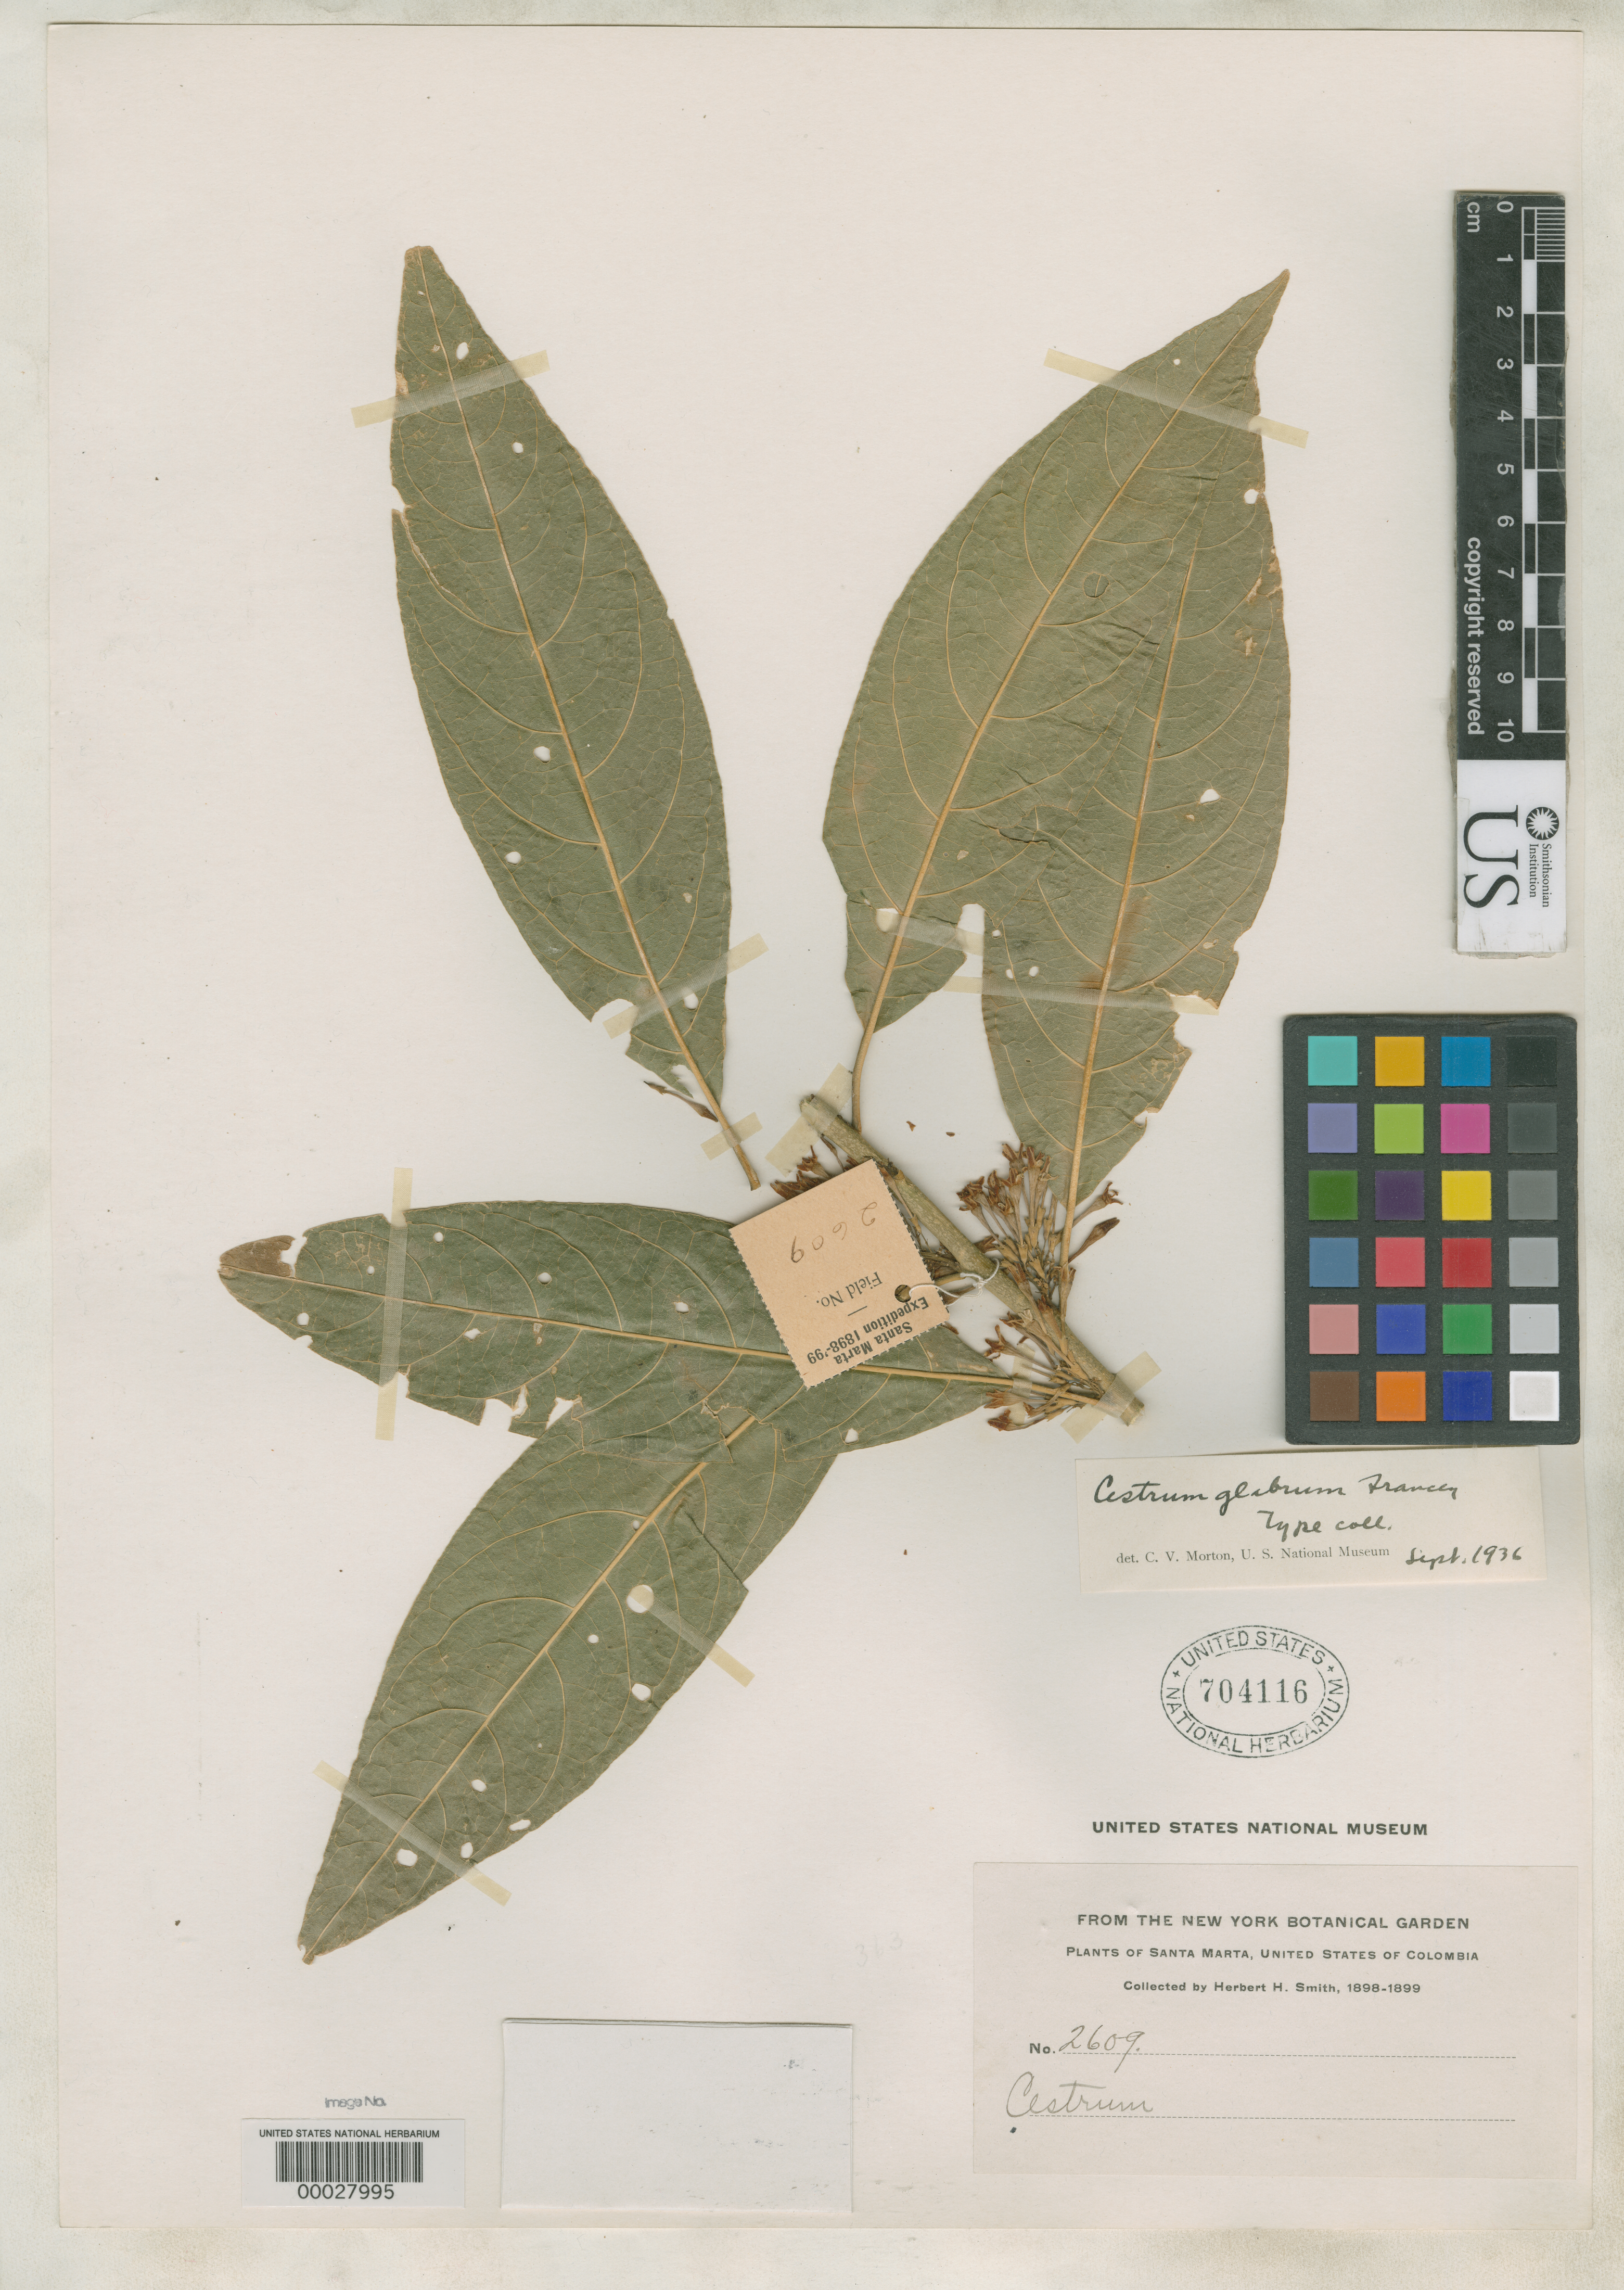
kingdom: Plantae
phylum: Tracheophyta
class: Magnoliopsida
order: Solanales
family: Solanaceae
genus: Cestrum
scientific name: Cestrum glabrum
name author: Francey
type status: Isosyntype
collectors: Herbert H. Smith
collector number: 2609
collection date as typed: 1898 to -- --- 1899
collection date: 1898/1899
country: Colombia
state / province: Magdalena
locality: Santa Marta.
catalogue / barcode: US 704116